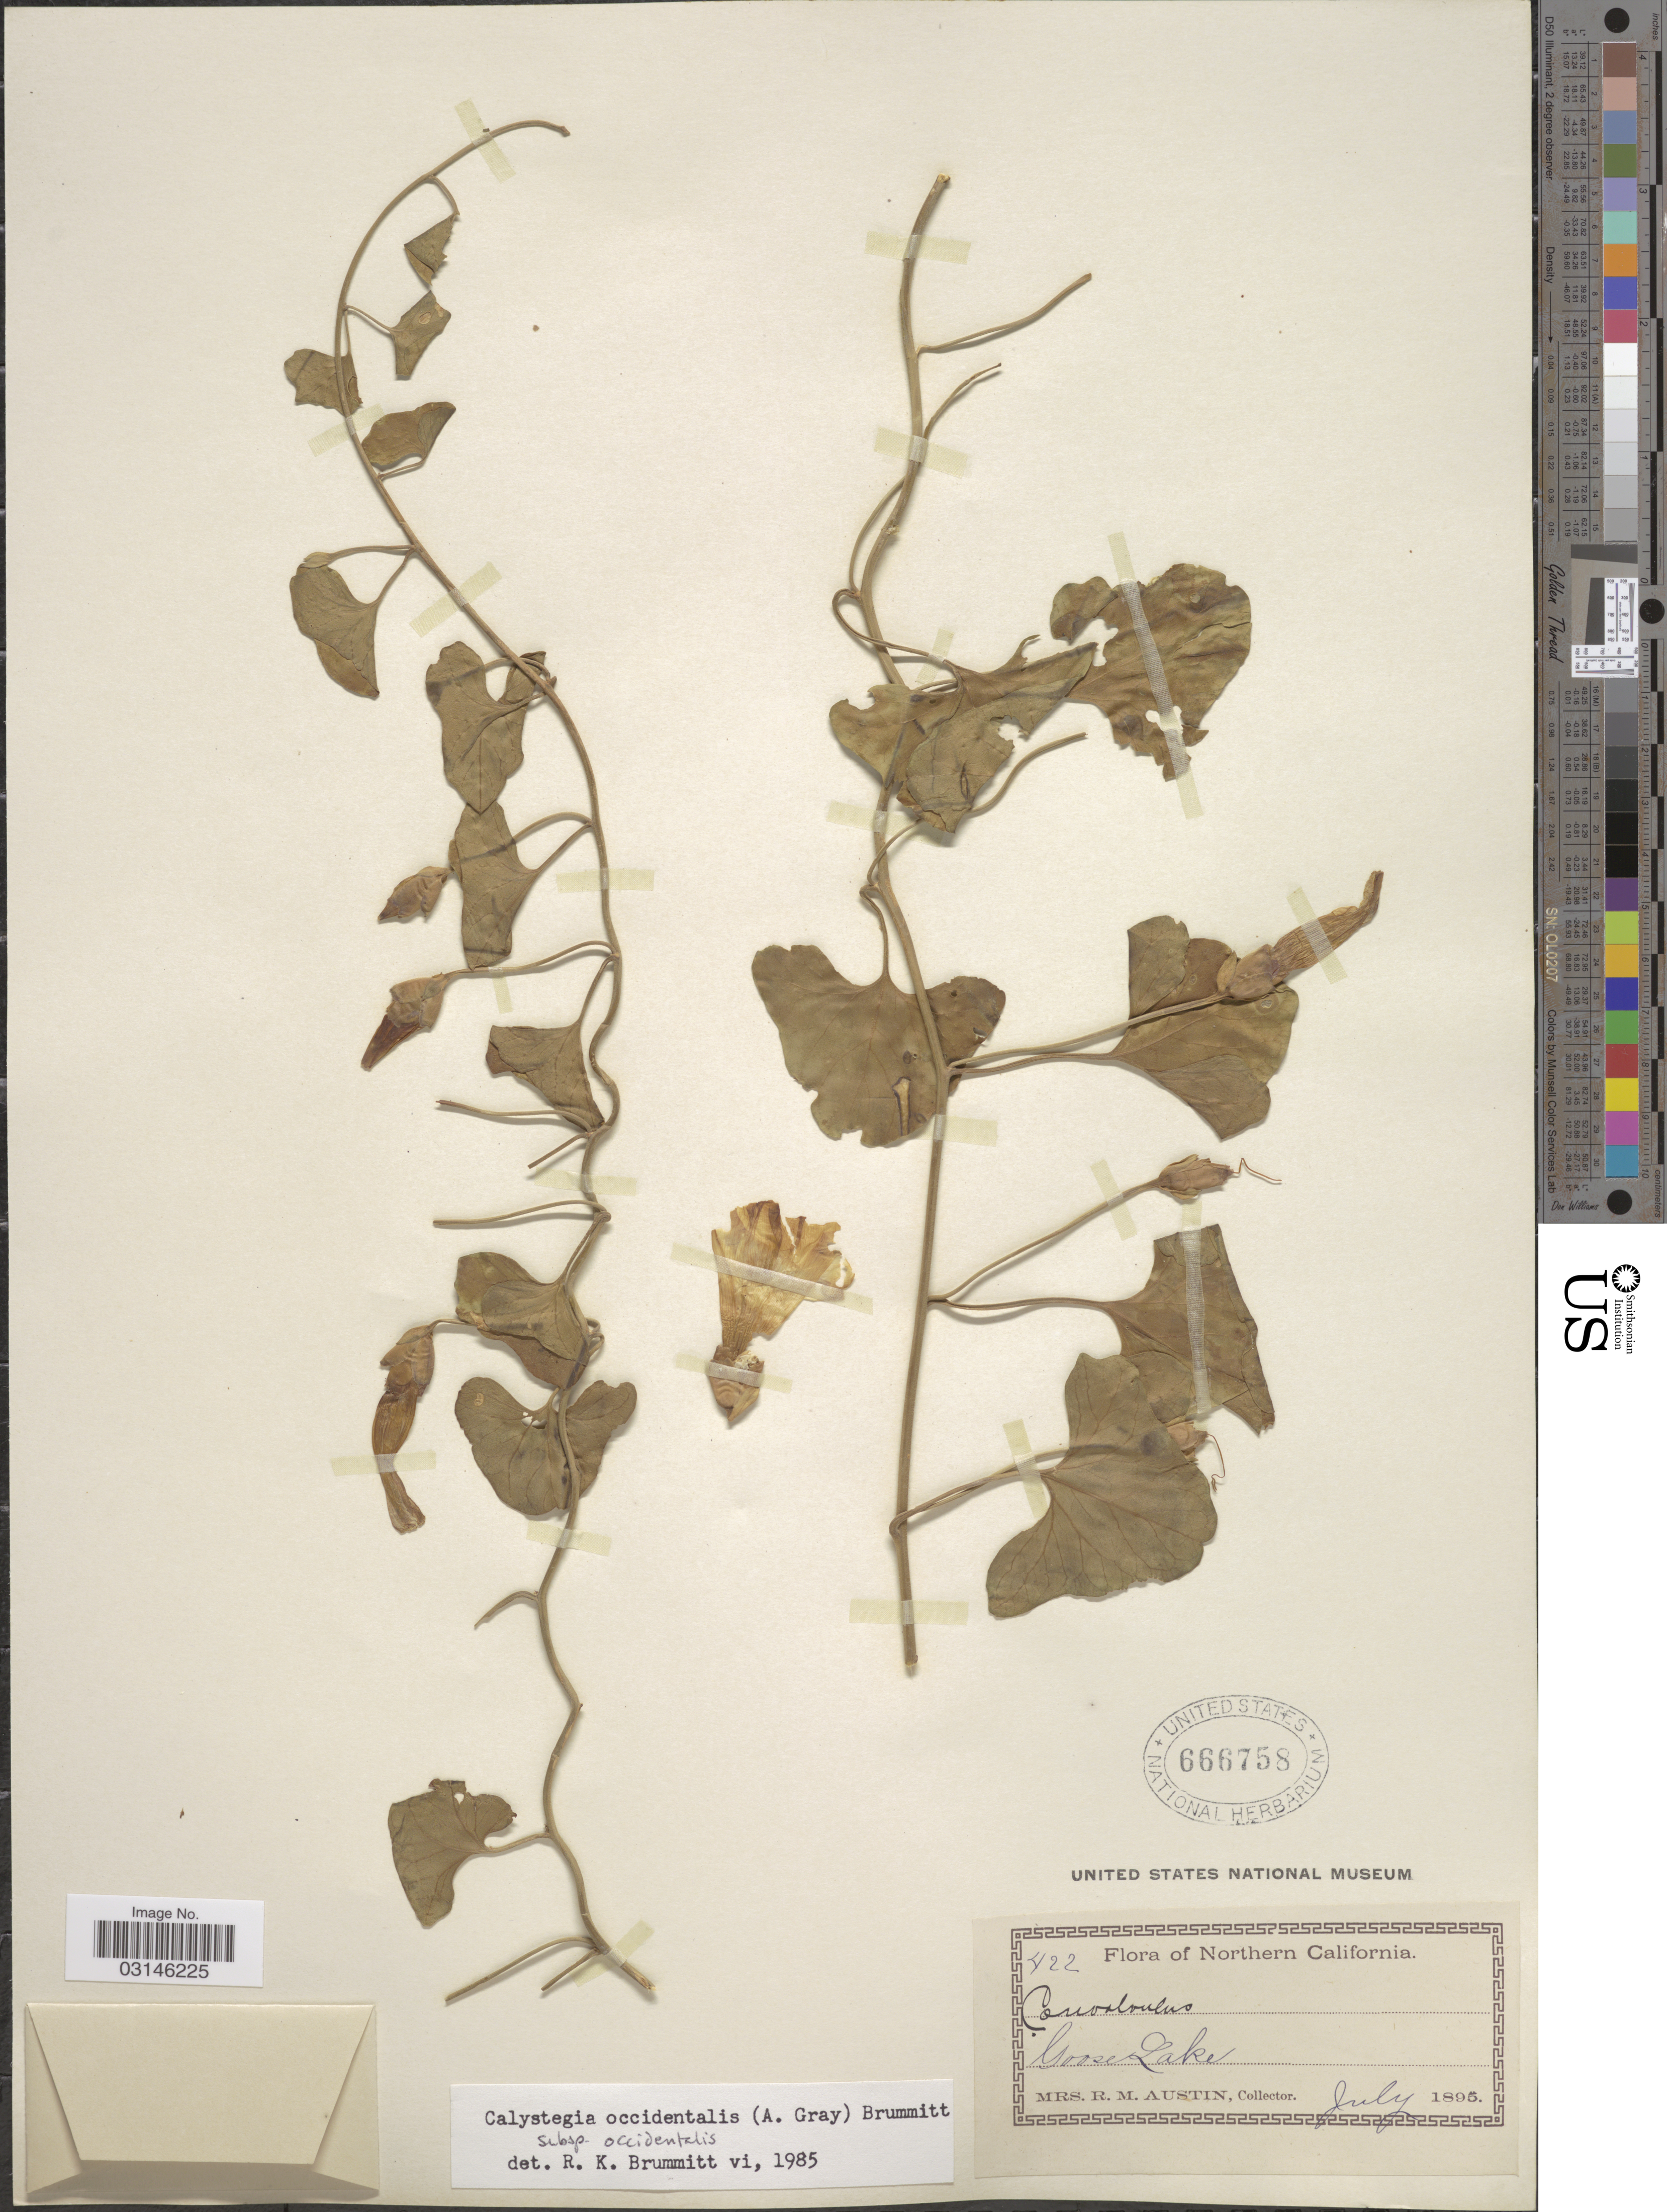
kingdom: Plantae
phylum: Tracheophyta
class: Magnoliopsida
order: Solanales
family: Convolvulaceae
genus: Calystegia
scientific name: Calystegia occidentalis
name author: (A. Gray) Brummitt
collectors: R. Austin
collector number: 422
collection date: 1895-07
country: United States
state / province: California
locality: Northern California. Goose Lake.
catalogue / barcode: US 666758